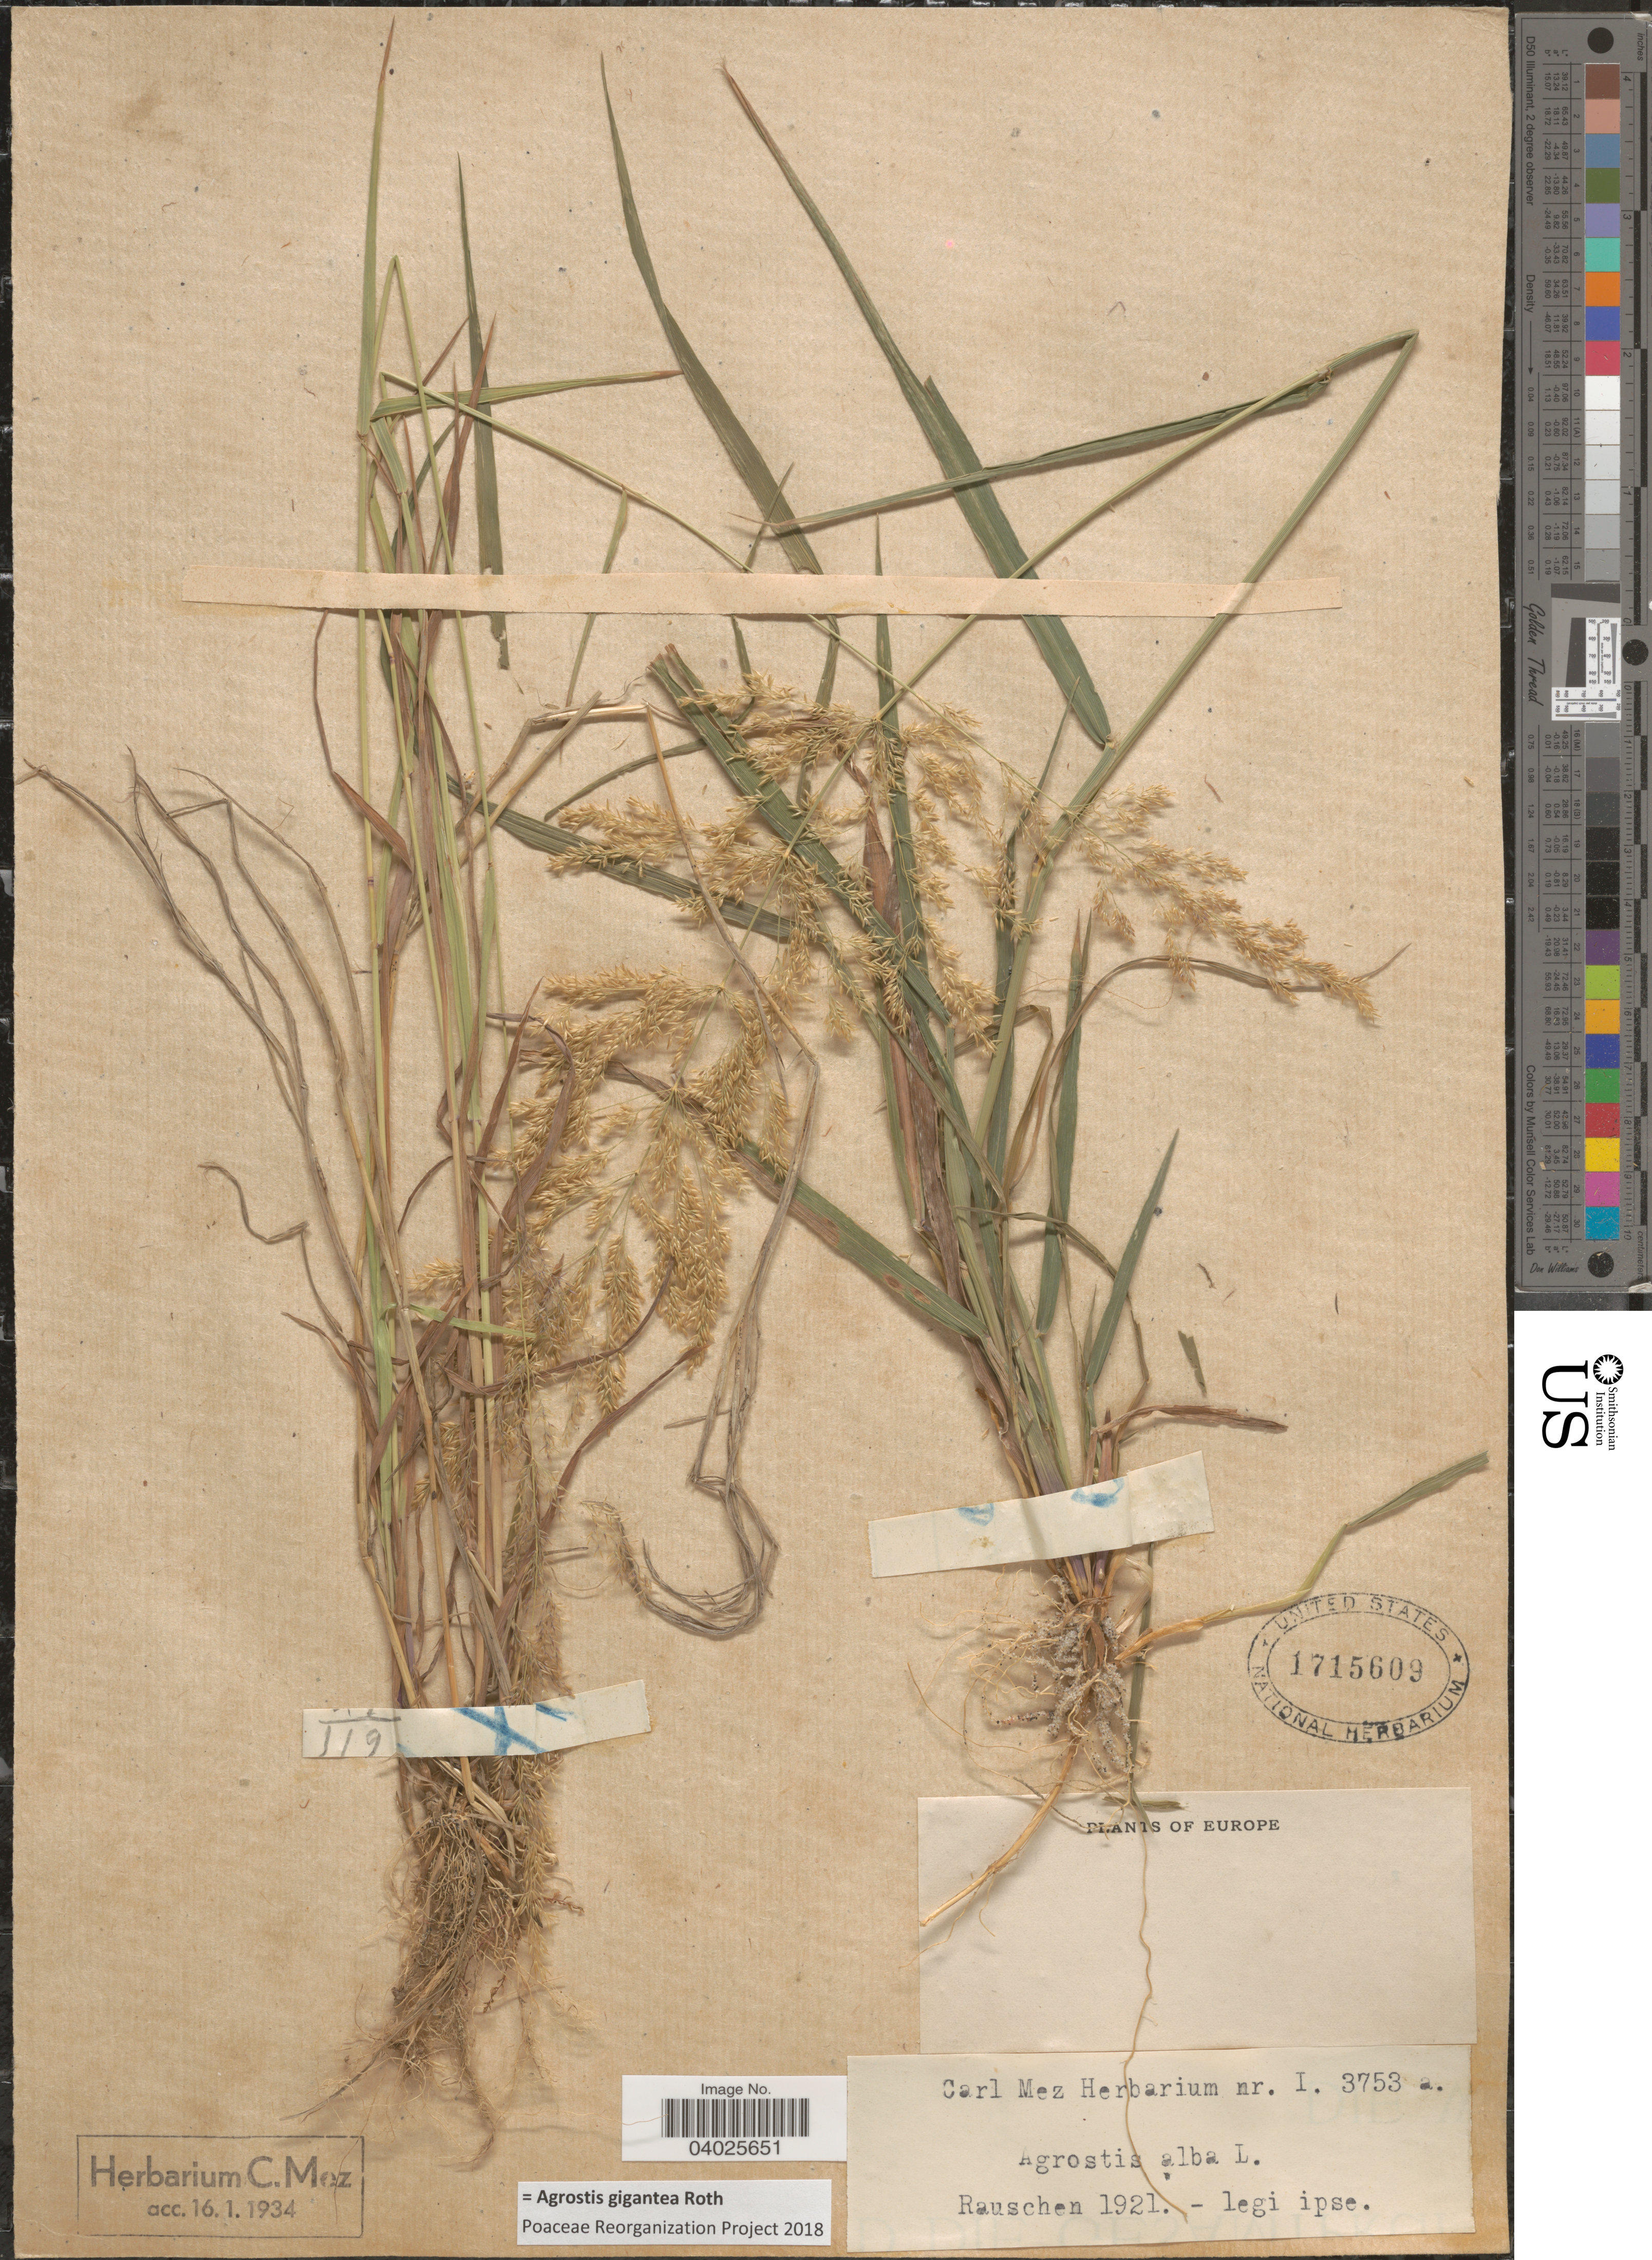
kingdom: Plantae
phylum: Tracheophyta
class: Liliopsida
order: Poales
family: Poaceae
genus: Agrostis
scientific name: Agrostis gigantea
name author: Roth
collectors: C. C. Mez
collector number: I.3753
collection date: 1921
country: Russian Federation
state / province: Kaliningrad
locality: Europe. Rauschen.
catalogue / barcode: US 1715609